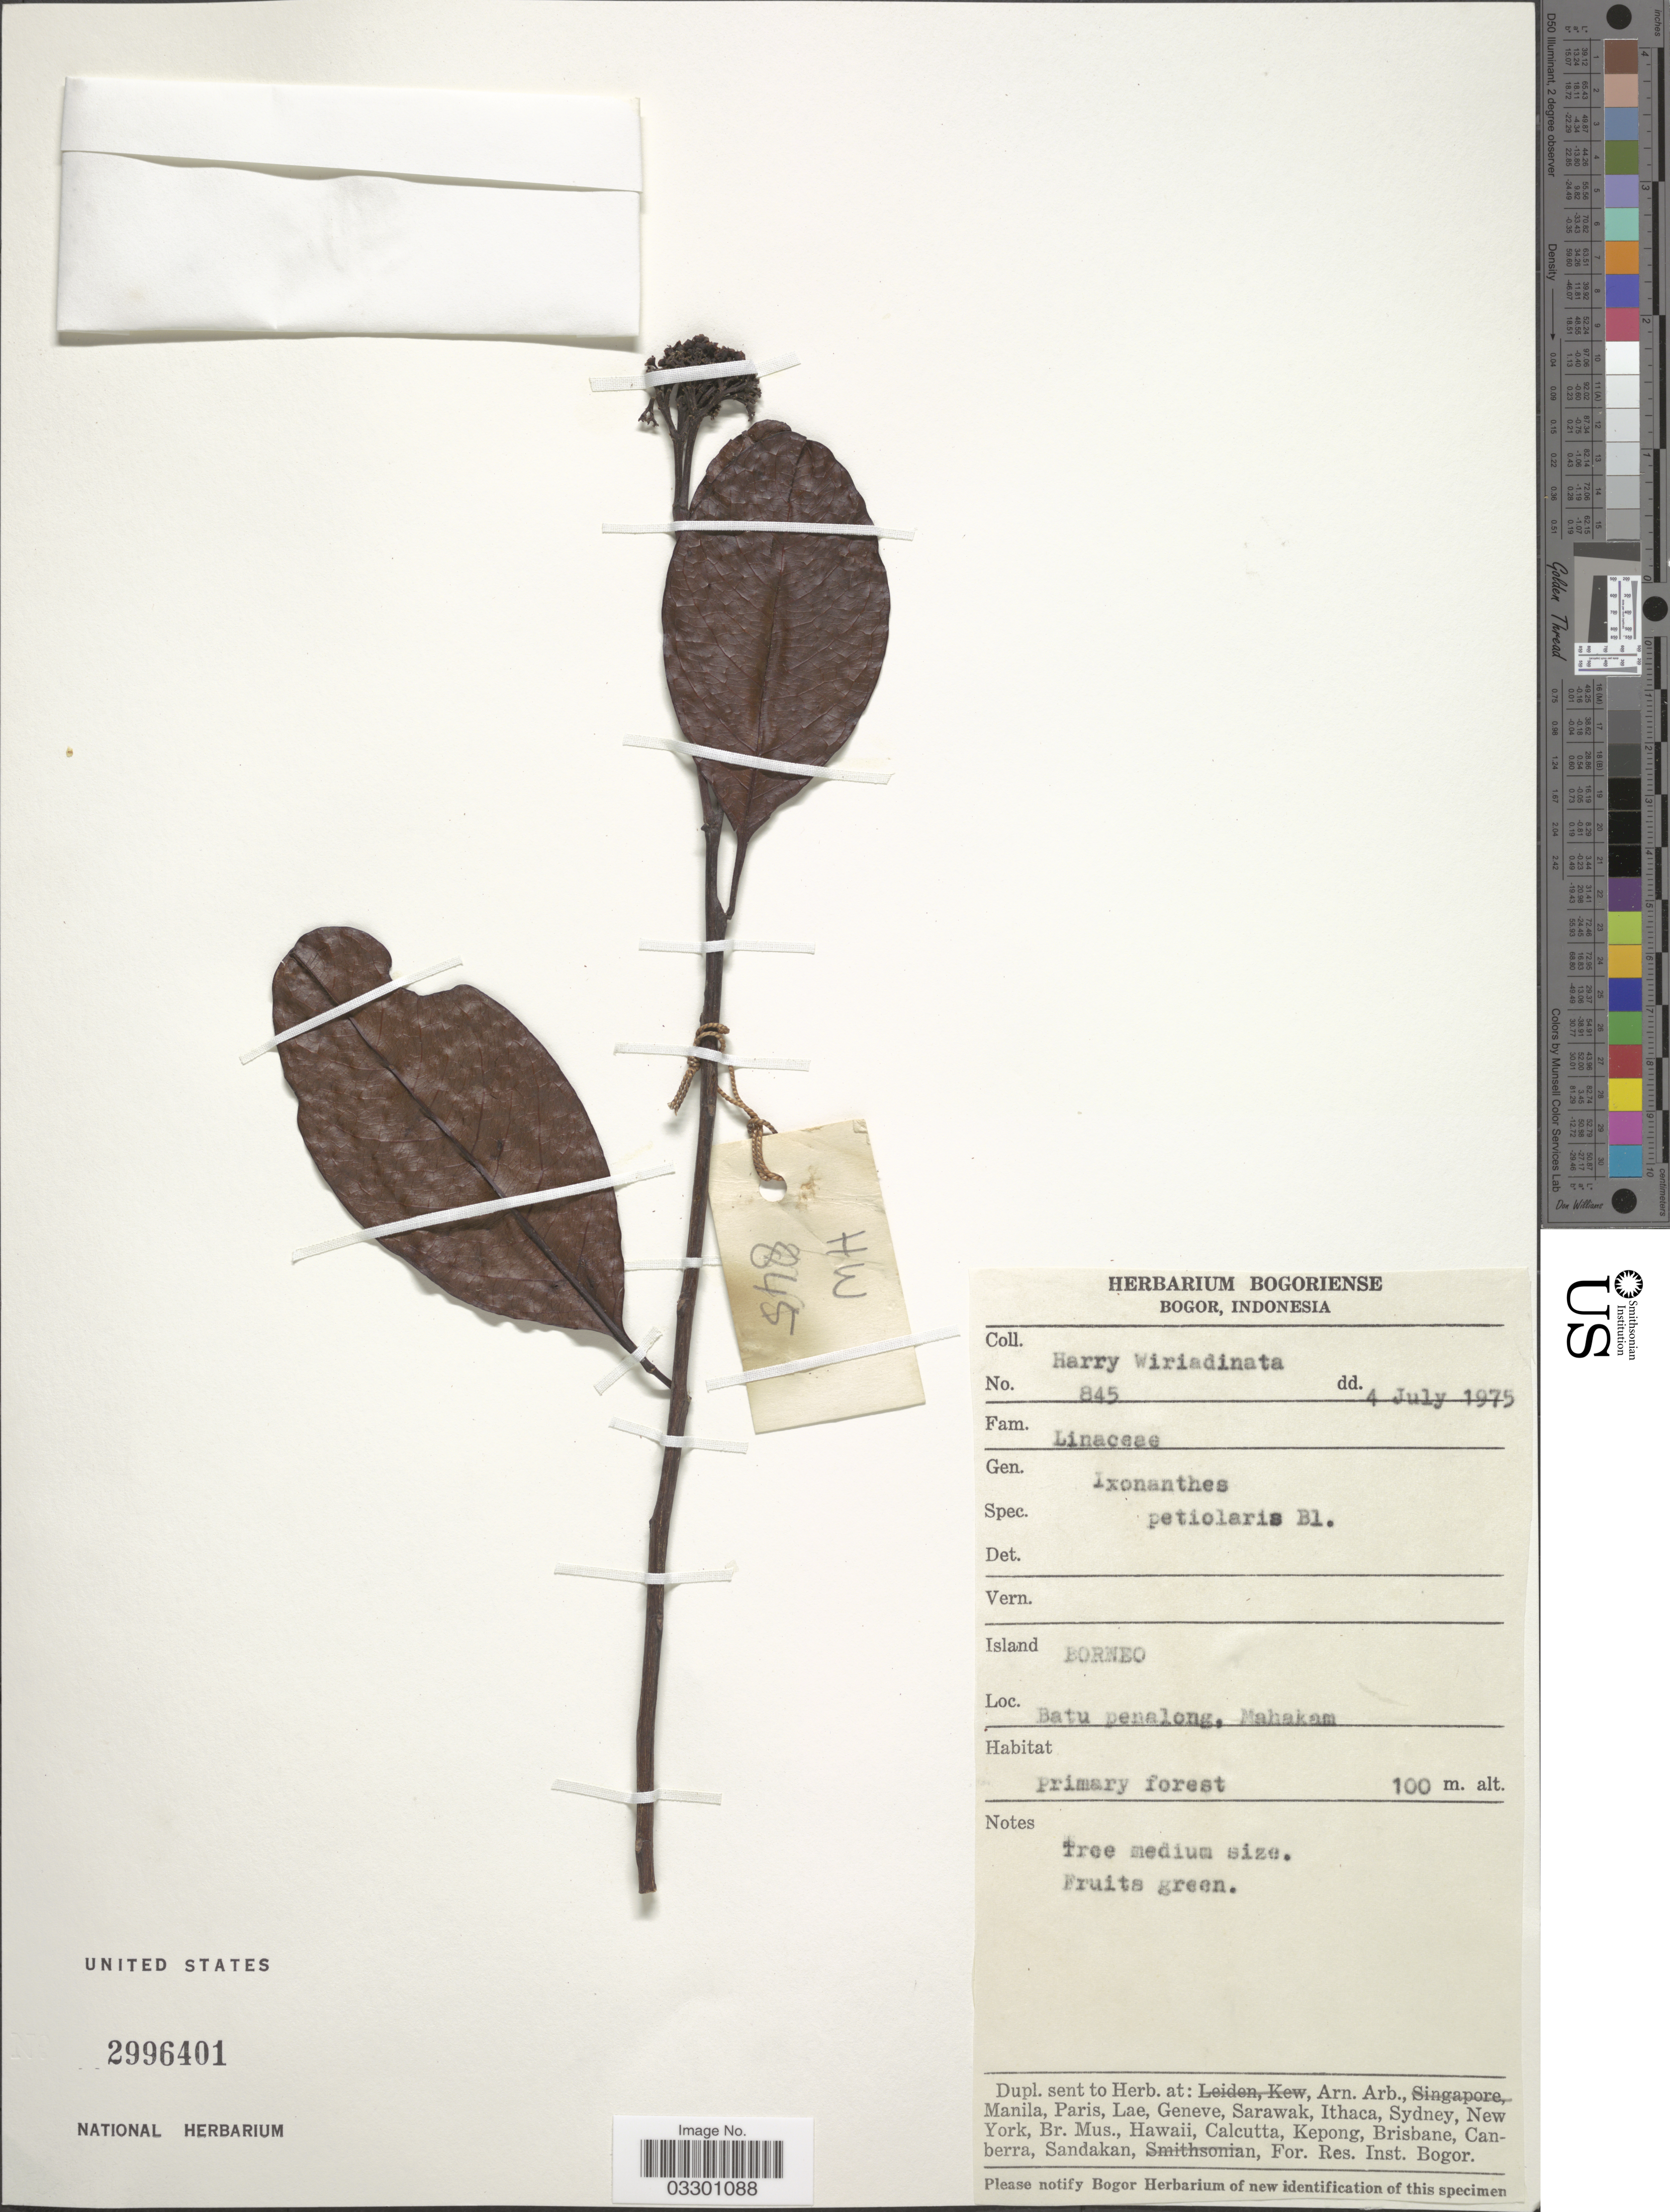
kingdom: Plantae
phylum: Tracheophyta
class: Magnoliopsida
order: Malpighiales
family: Ixonanthaceae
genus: Ixonanthes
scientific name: Ixonanthes petiolaris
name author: Blume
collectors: H. Wiriadinata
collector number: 845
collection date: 1975-07-04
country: Indonesia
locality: Island Borneo. Batu penalong, Mahakam.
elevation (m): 100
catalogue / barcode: US 2996401